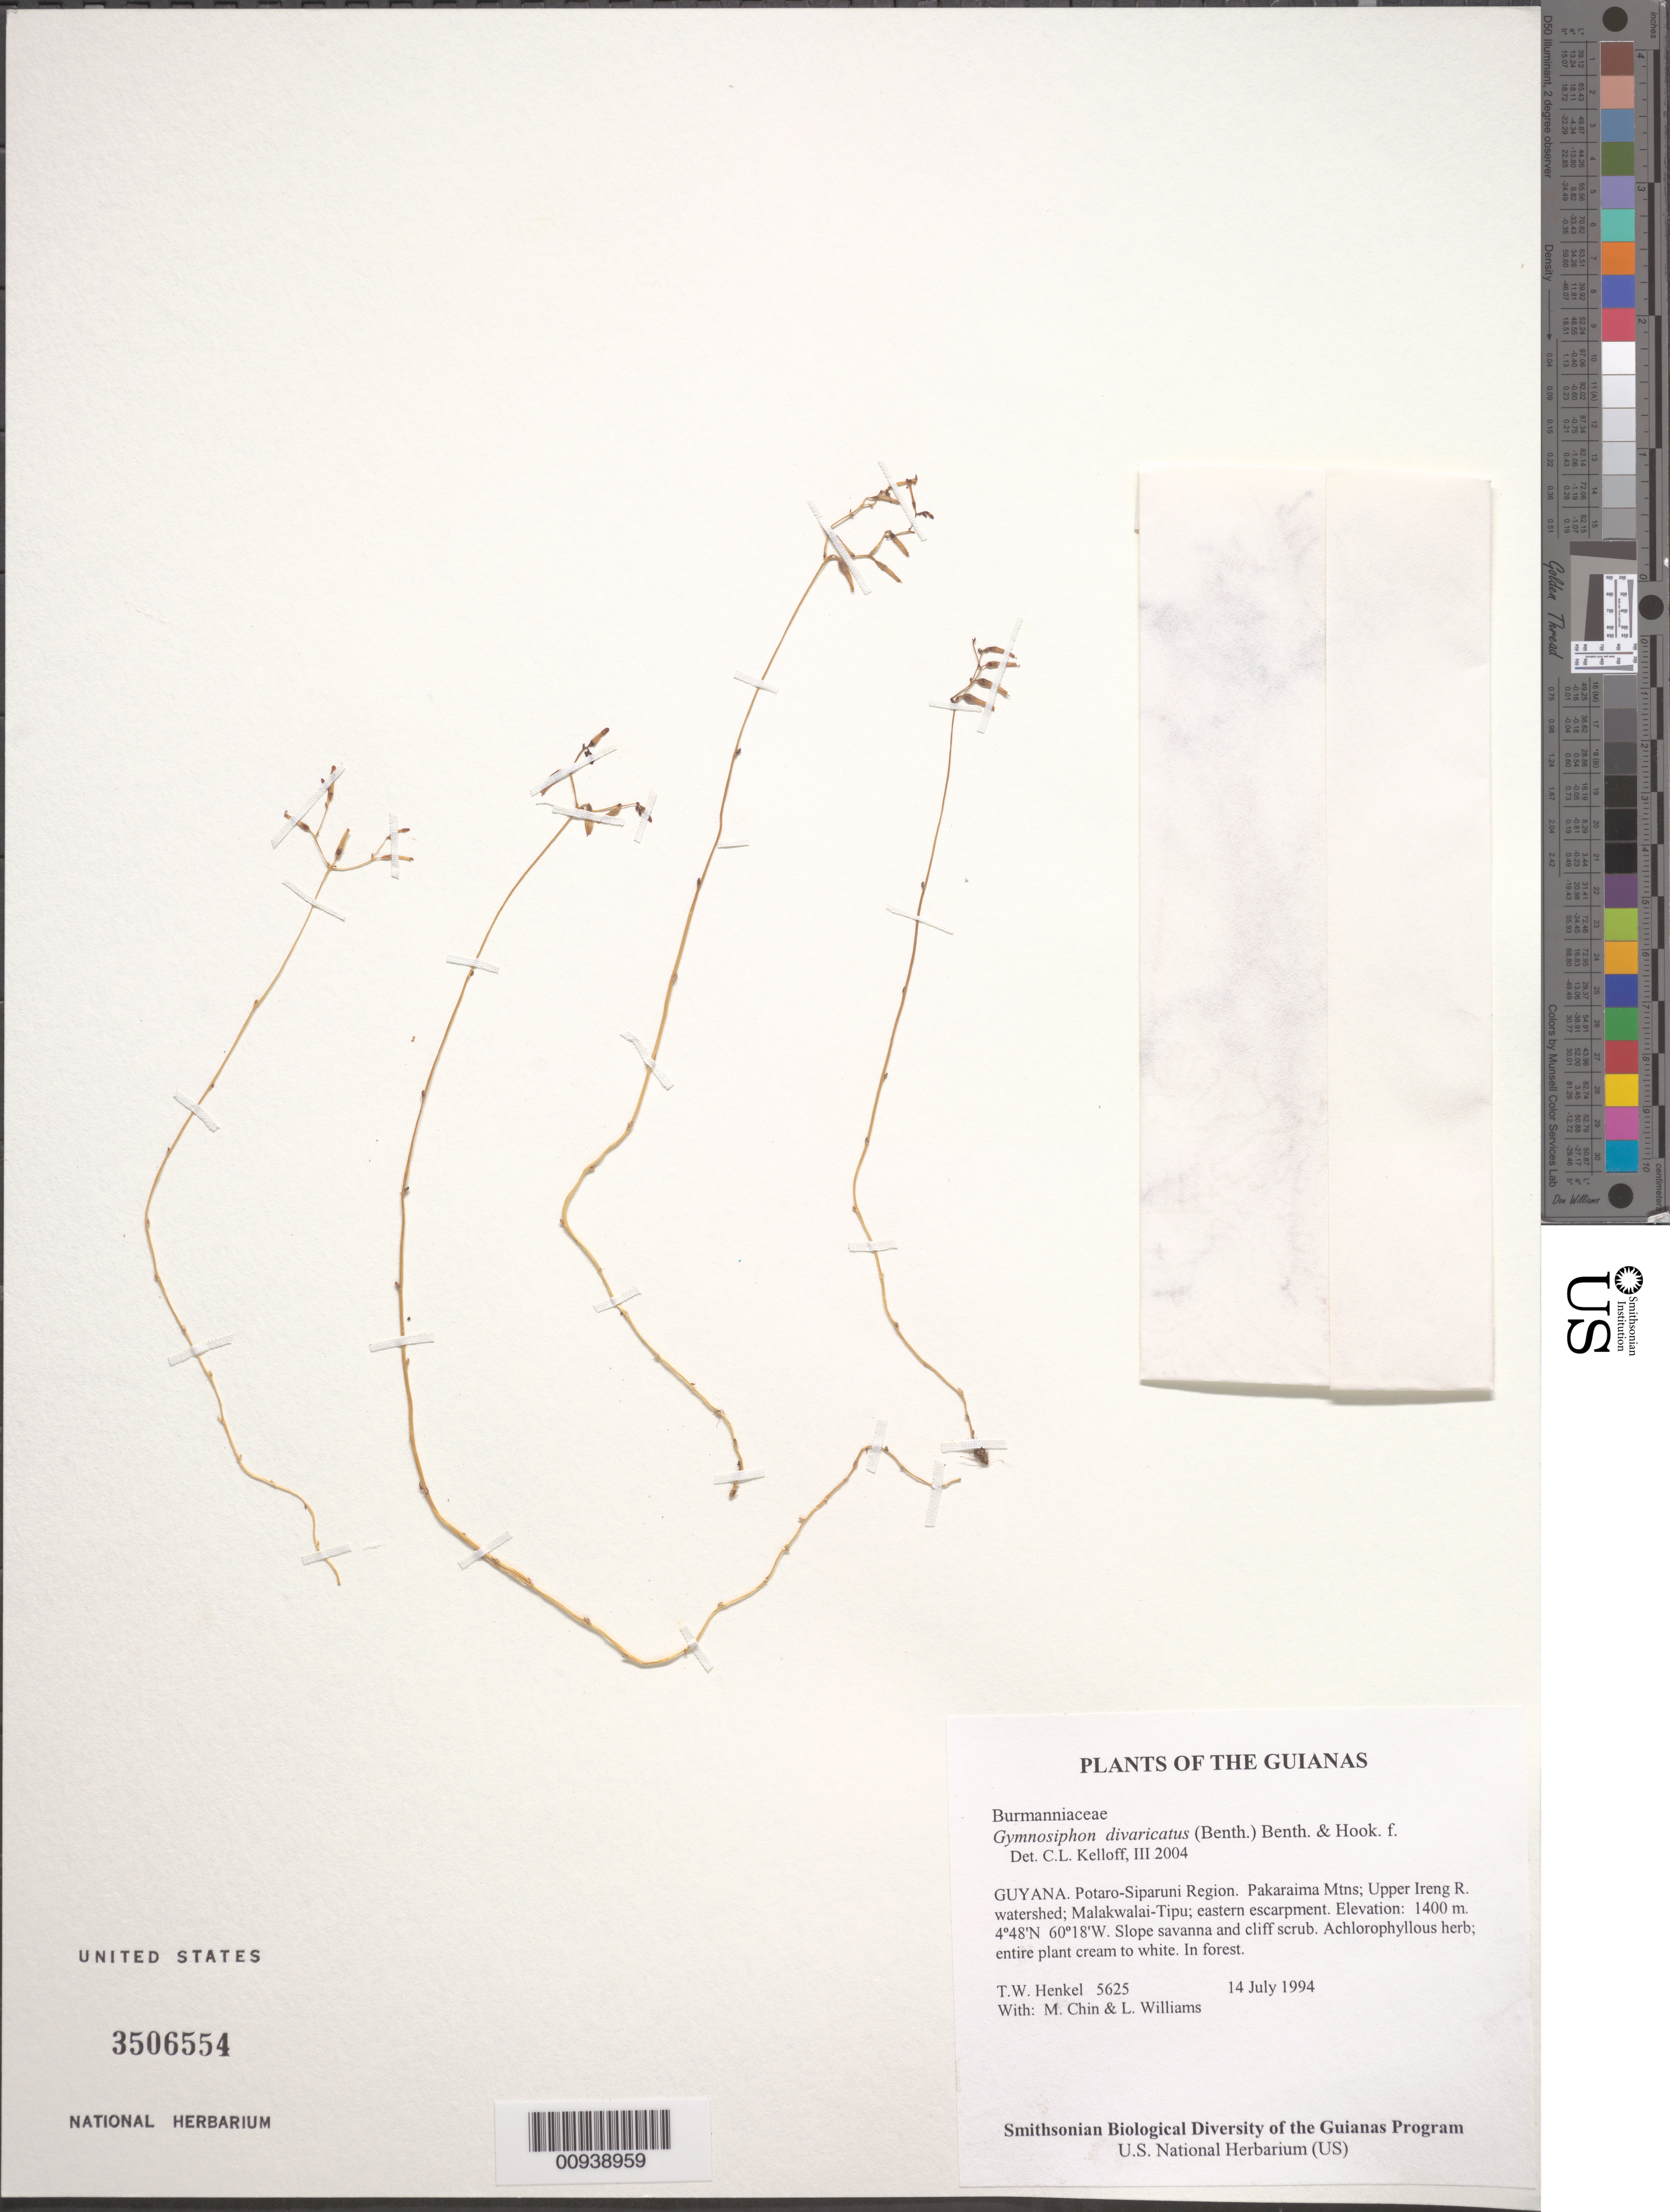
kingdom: Plantae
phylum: Tracheophyta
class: Liliopsida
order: Dioscoreales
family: Burmanniaceae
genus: Gymnosiphon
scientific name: Gymnosiphon divaricatus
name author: (Benth.) Benth. & Hook. f.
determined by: Kelloff, Carol L., (US), Smithsonian Institution - National Museum of Natural History (UNITED STATES)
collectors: T. Henkel, M. Chin & L. Williams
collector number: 5625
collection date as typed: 14 July 1994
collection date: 1994-07-14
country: Guyana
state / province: Potaro-Siparuni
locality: Pakaraima Mtns; Upper Ireng R. watershed; Malakwalai-Tipu; eastern escarpment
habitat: Slope savanna and cliff scrub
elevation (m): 1400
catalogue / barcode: US 3506554